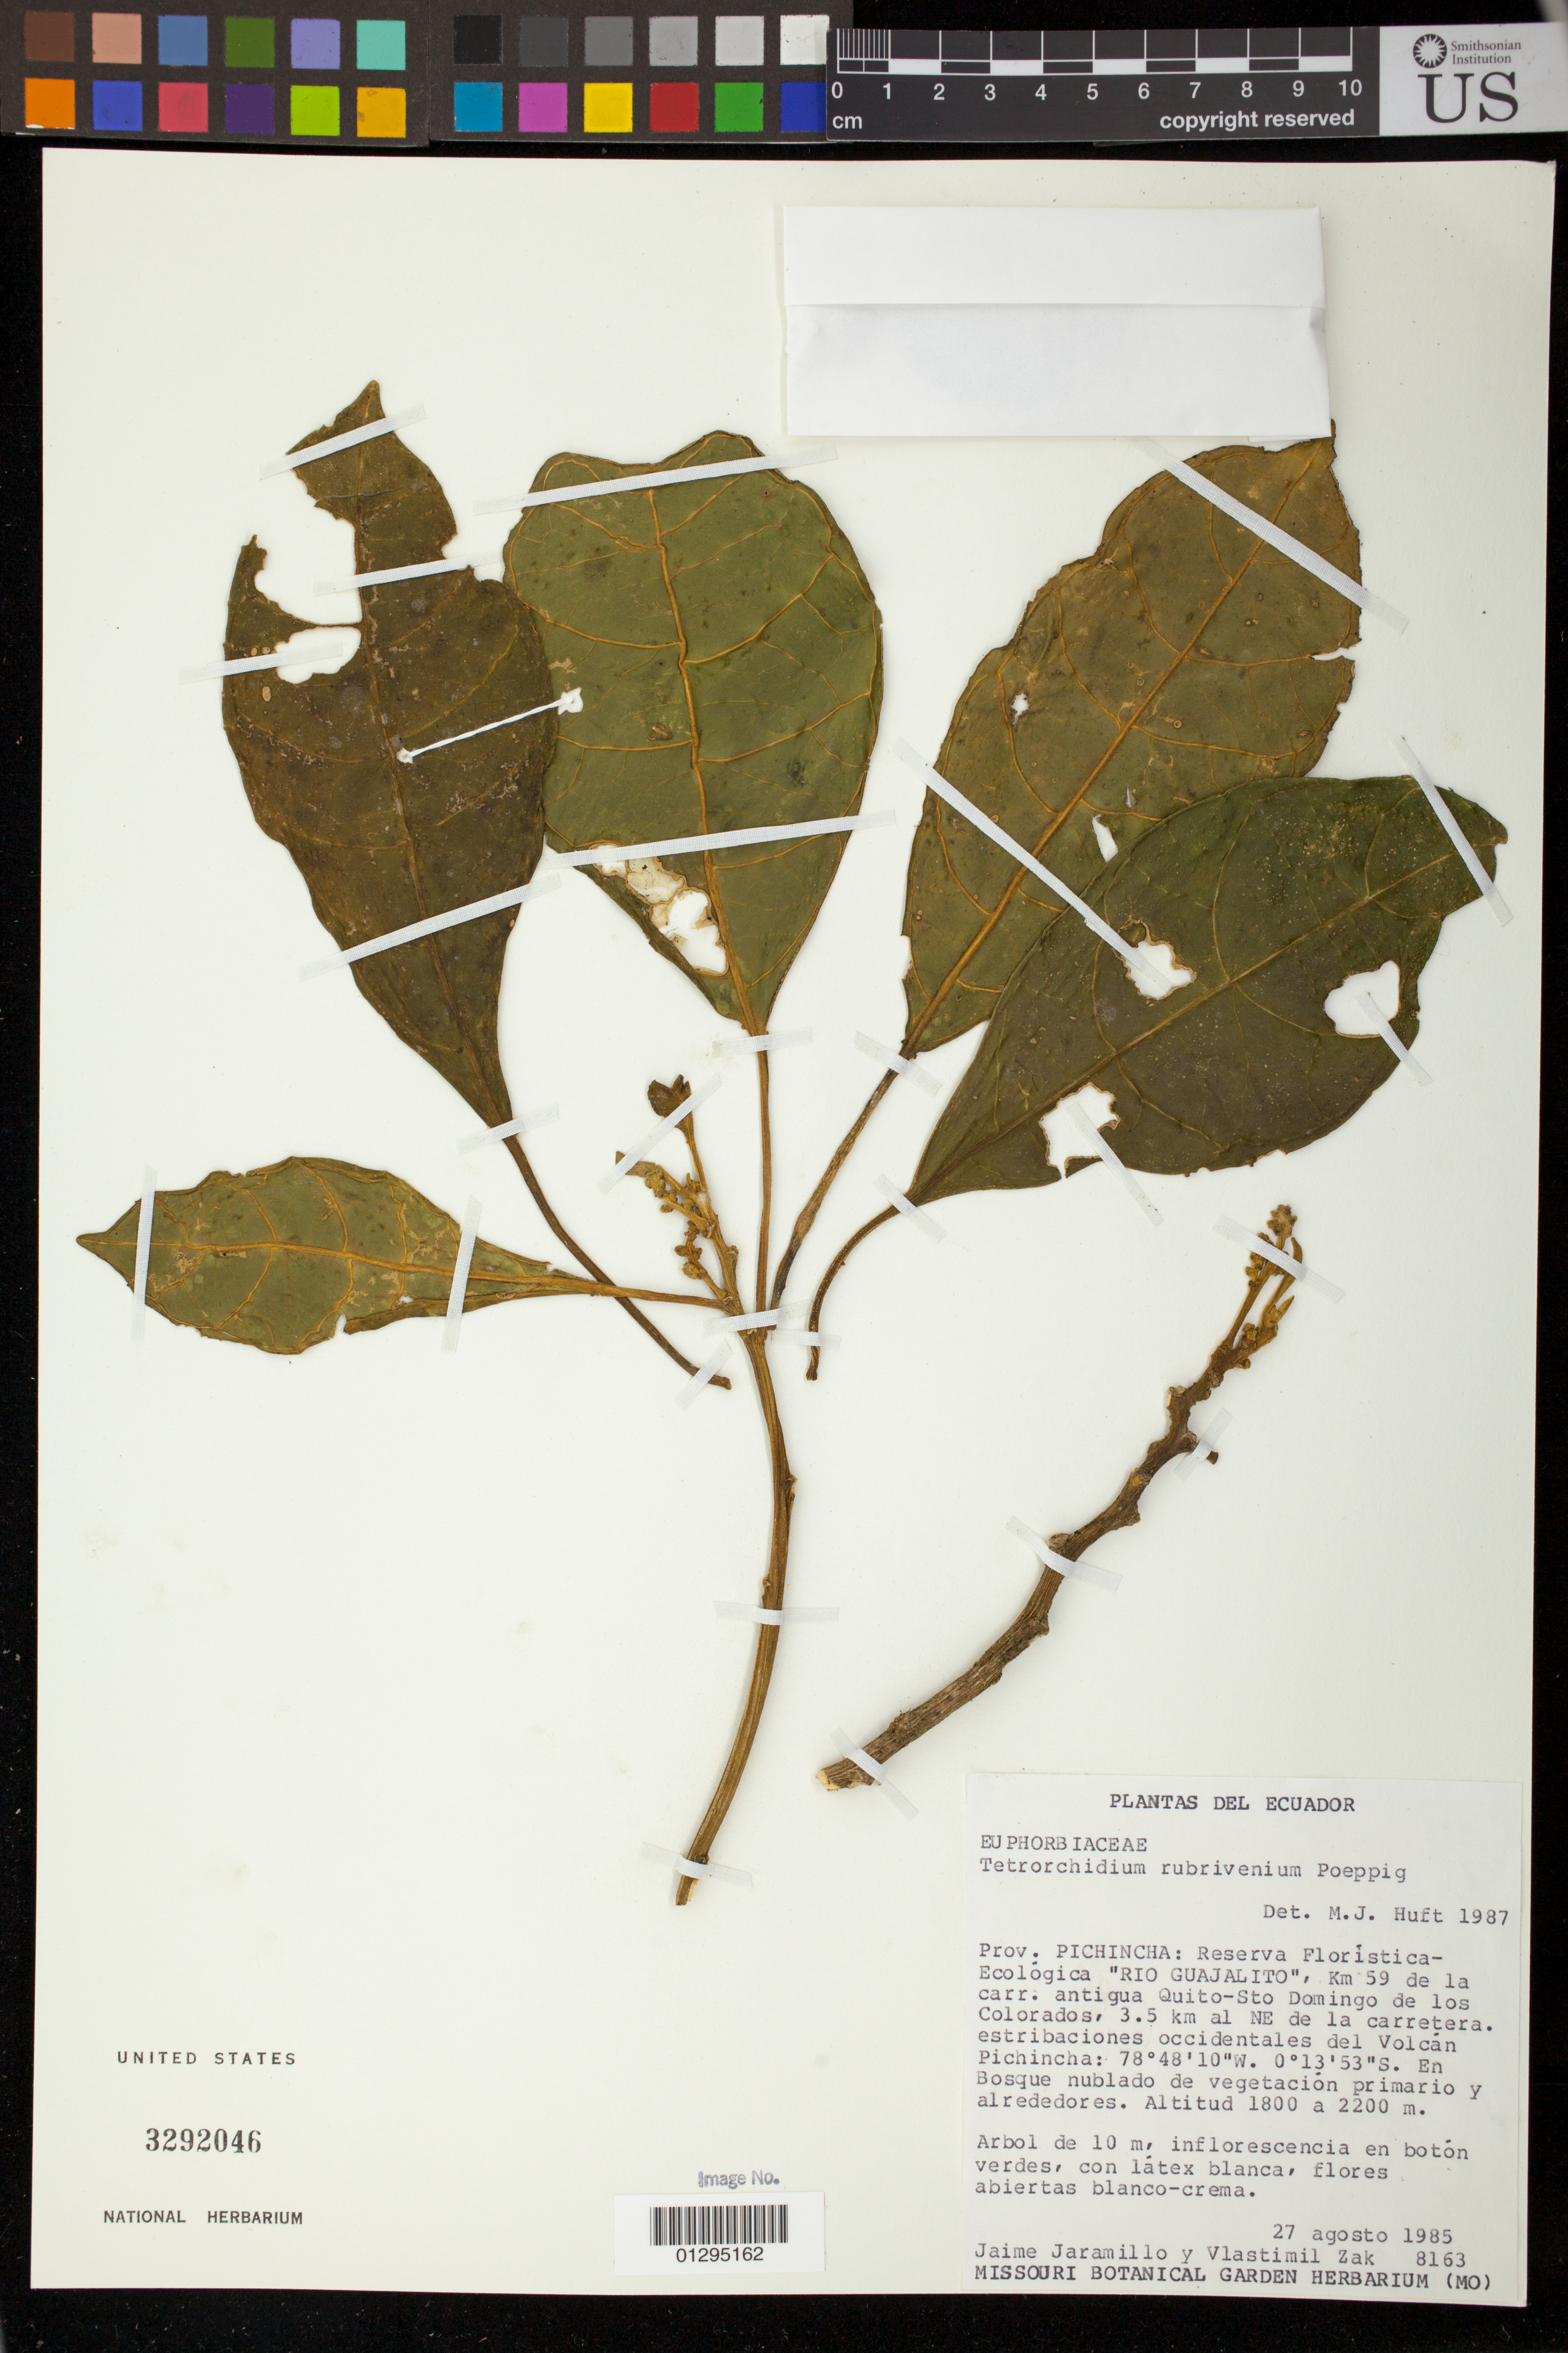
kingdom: Plantae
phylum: Tracheophyta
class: Magnoliopsida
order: Malpighiales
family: Euphorbiaceae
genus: Tetrorchidium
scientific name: Tetrorchidium rubrivenium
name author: Poepp.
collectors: J. L. Jaramillo & V. Zak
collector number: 8163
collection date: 1985-08-27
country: Ecuador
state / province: Pichincha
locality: Reserva Floristica-Ecologica "Rio Guajalito", Km 59 de la carr. Antigua Quito-Sto Domingo de los Colorados, 3.5 km al NE de la carretera. estribaciones occidentales del Volcan Pichincha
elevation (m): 1800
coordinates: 0°13'53"S, 78°48'10"W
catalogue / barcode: US 3292046